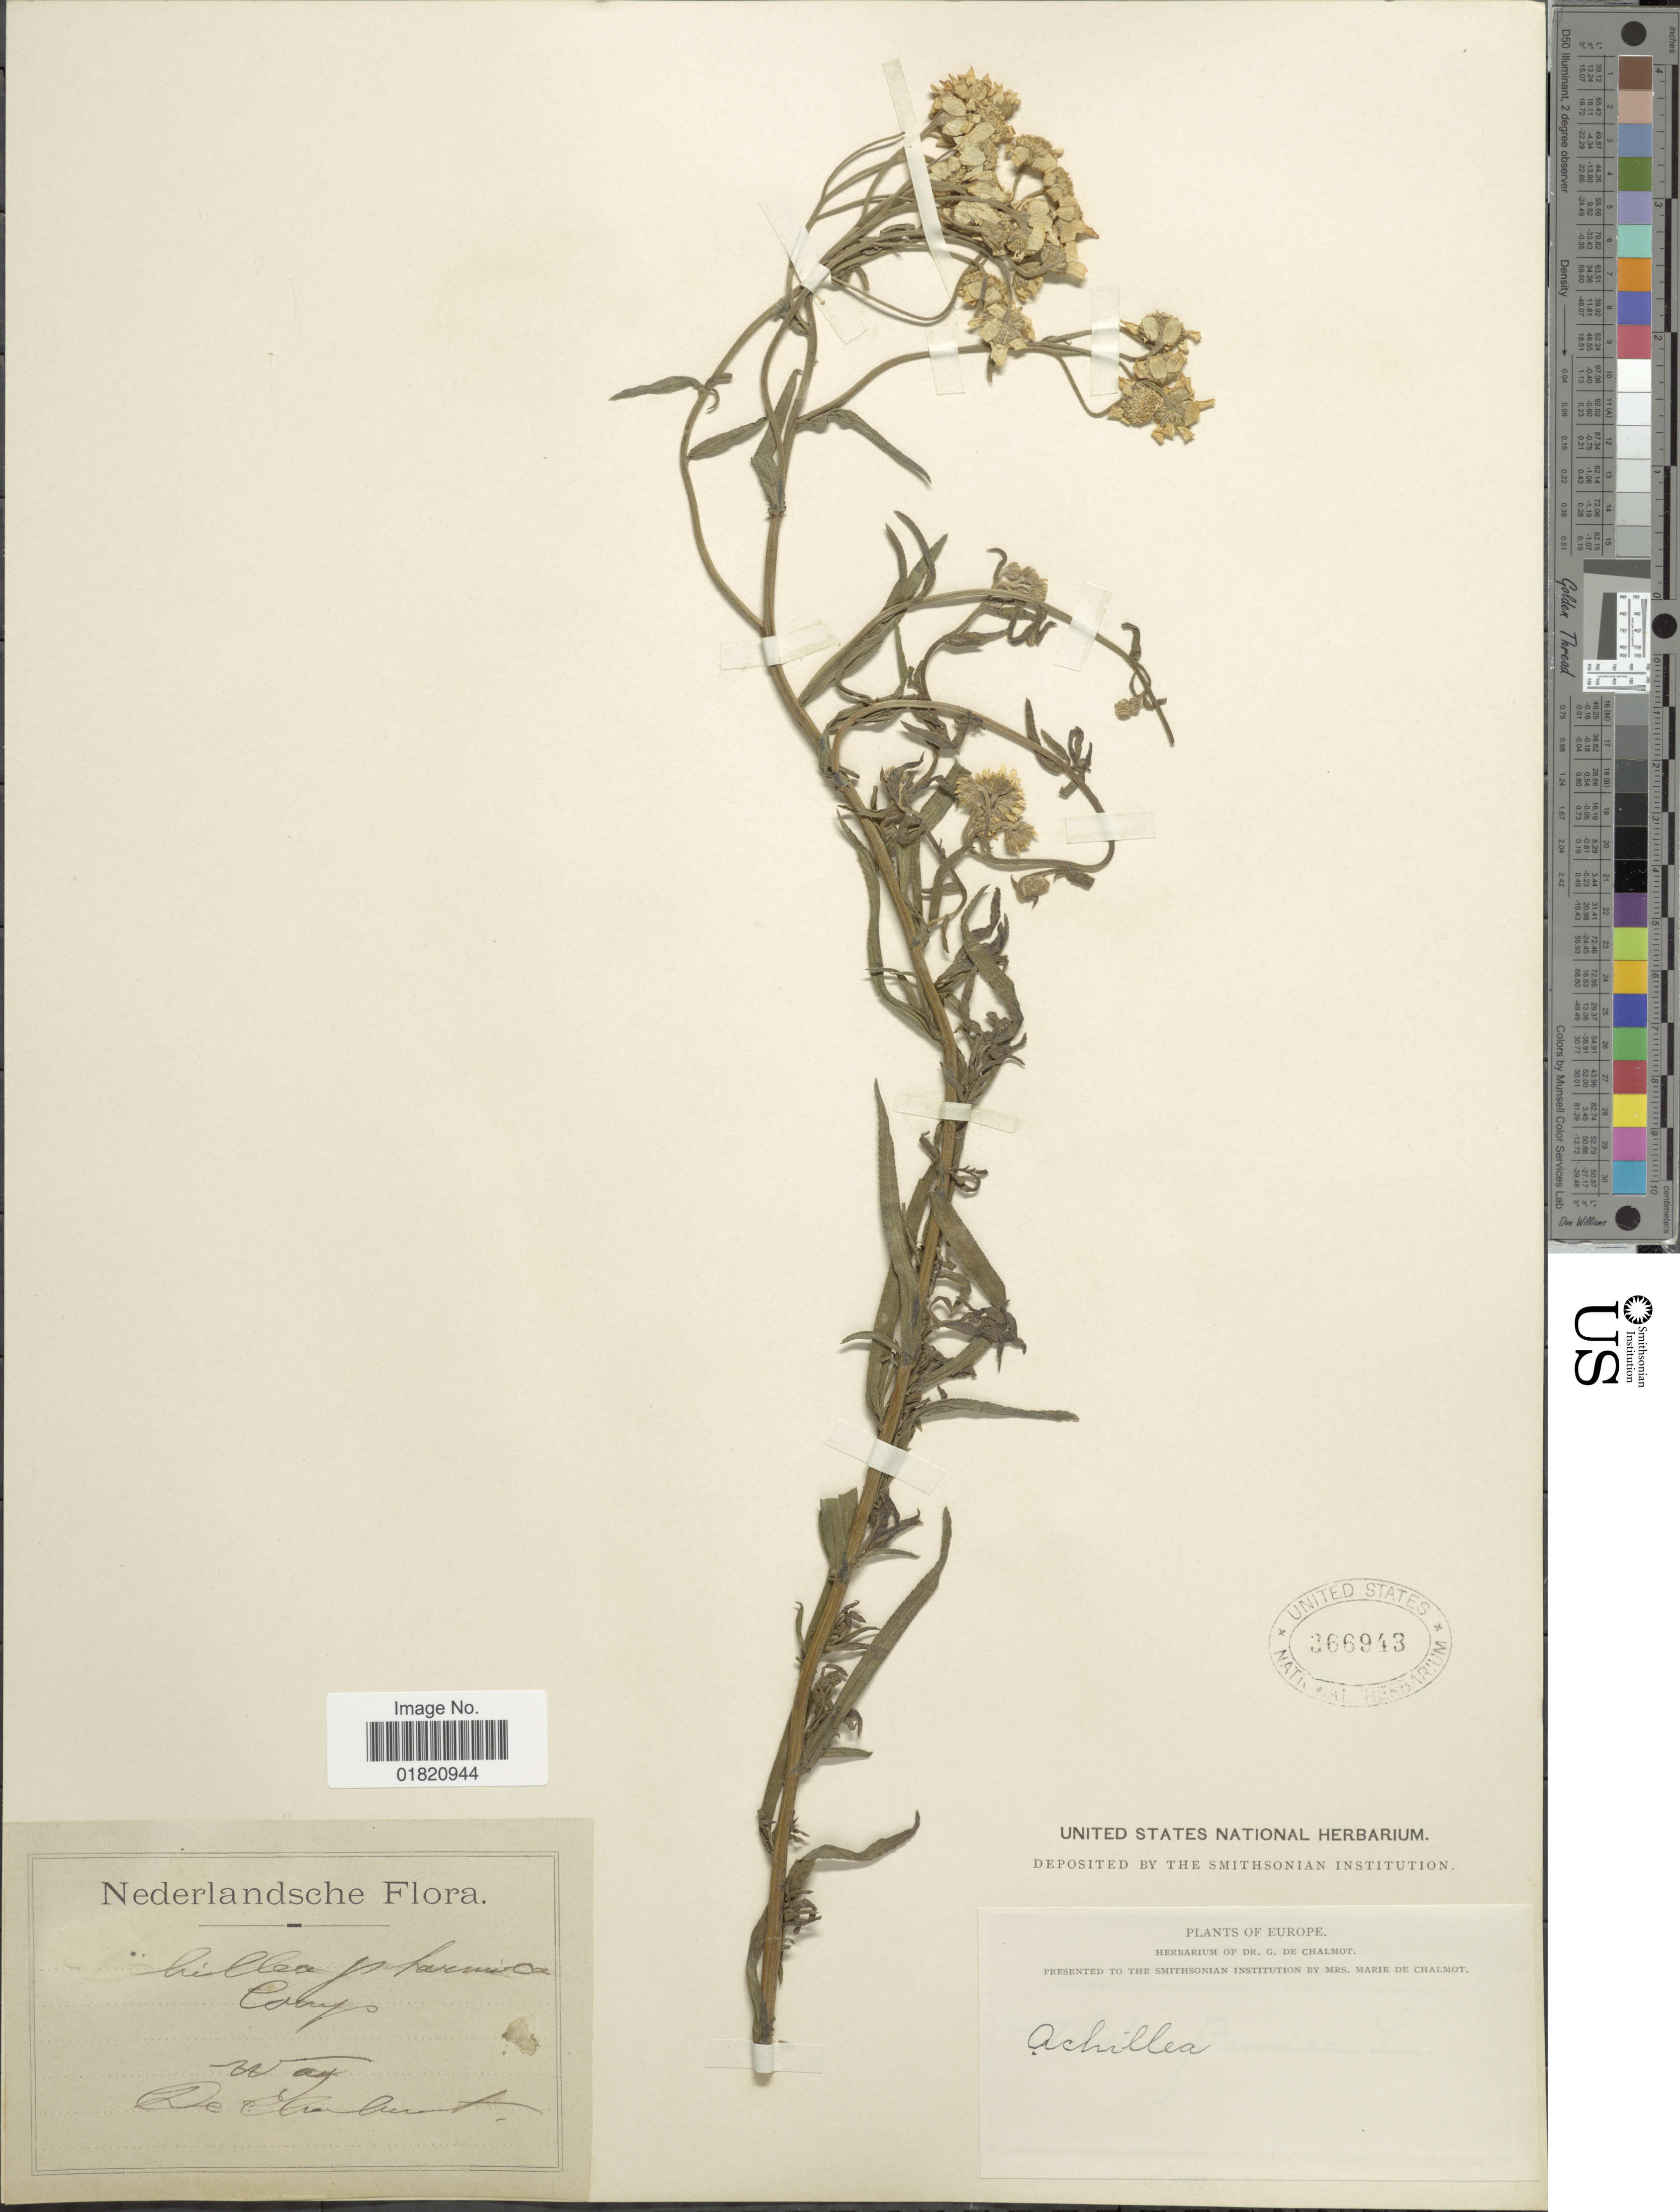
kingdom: Plantae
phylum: Tracheophyta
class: Magnoliopsida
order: Asterales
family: Asteraceae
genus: Achillea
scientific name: Achillea ptarmica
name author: L.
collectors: G. de Chalmot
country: Netherlands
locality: Weeg.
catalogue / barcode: US 366943